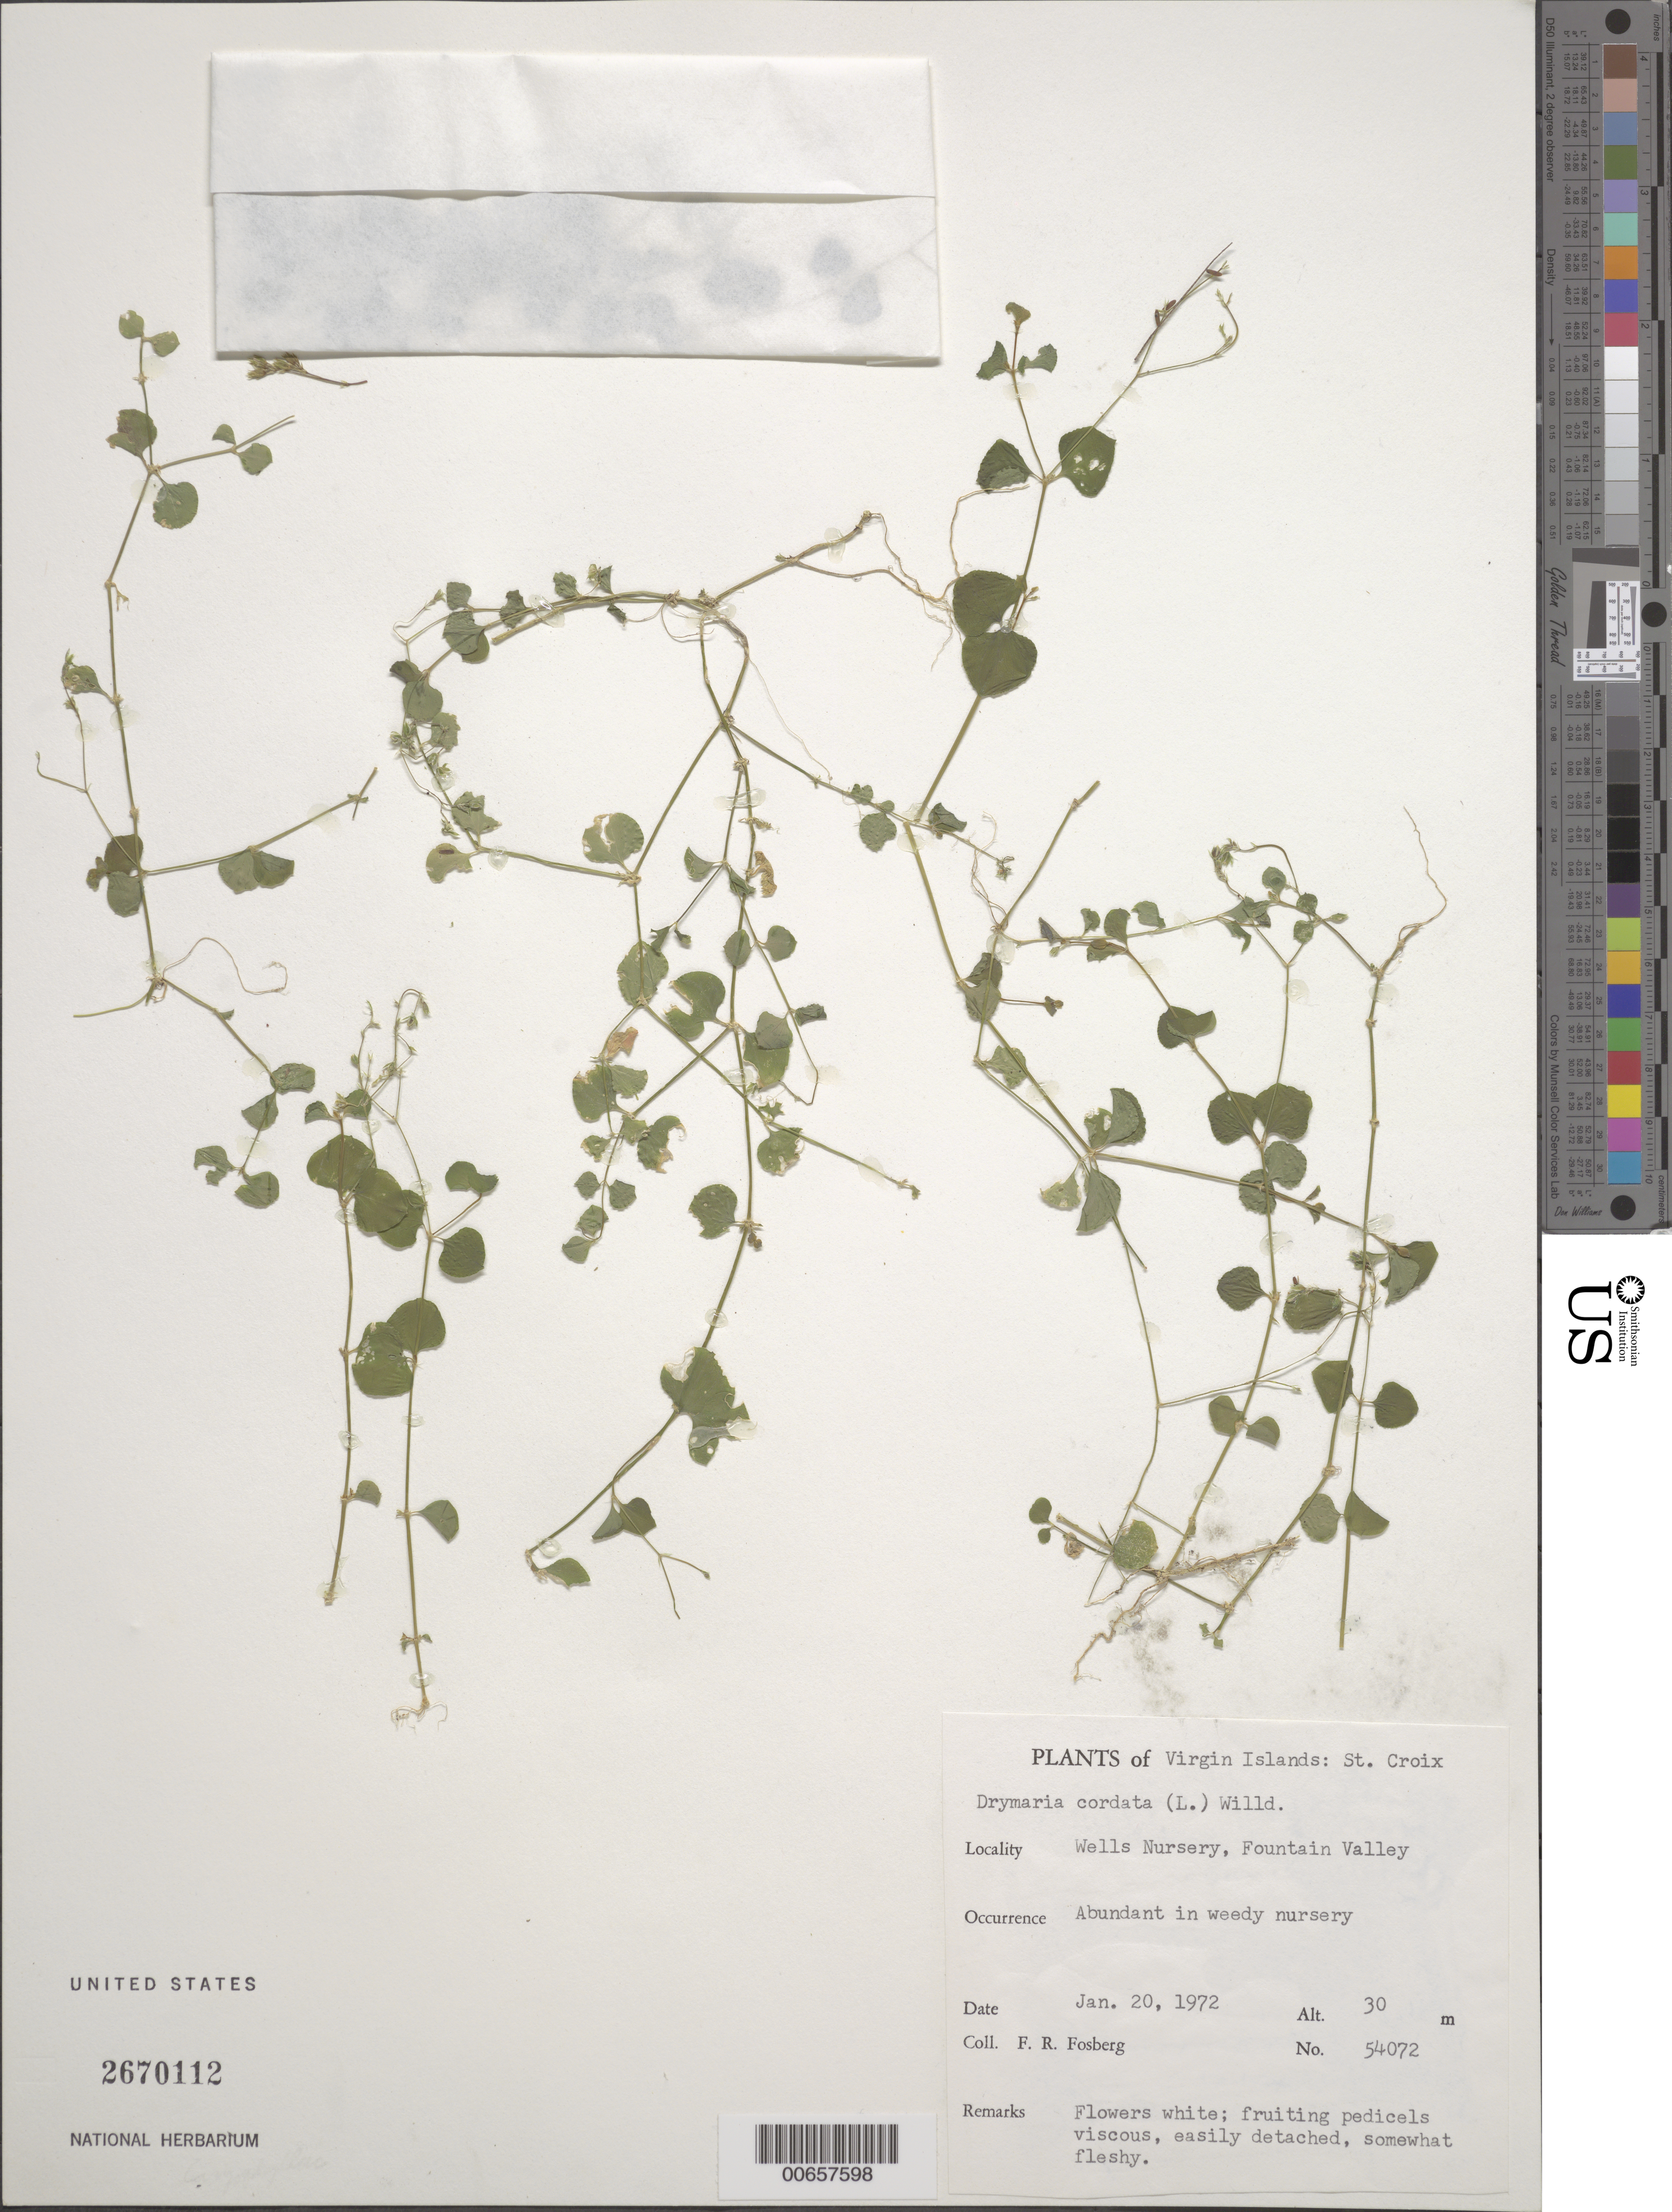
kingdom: Plantae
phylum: Tracheophyta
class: Magnoliopsida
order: Caryophyllales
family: Caryophyllaceae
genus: Drymaria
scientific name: Drymaria cordata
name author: (L.) Willd. ex Schult.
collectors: F. R. Fosberg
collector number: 54072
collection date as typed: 20 Jan 1972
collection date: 1972-01-20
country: U.S. Virgin Islands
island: St. Croix Island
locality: Wells Nursery, Fountain Valley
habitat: In weedy nursery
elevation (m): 30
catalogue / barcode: US 2670112